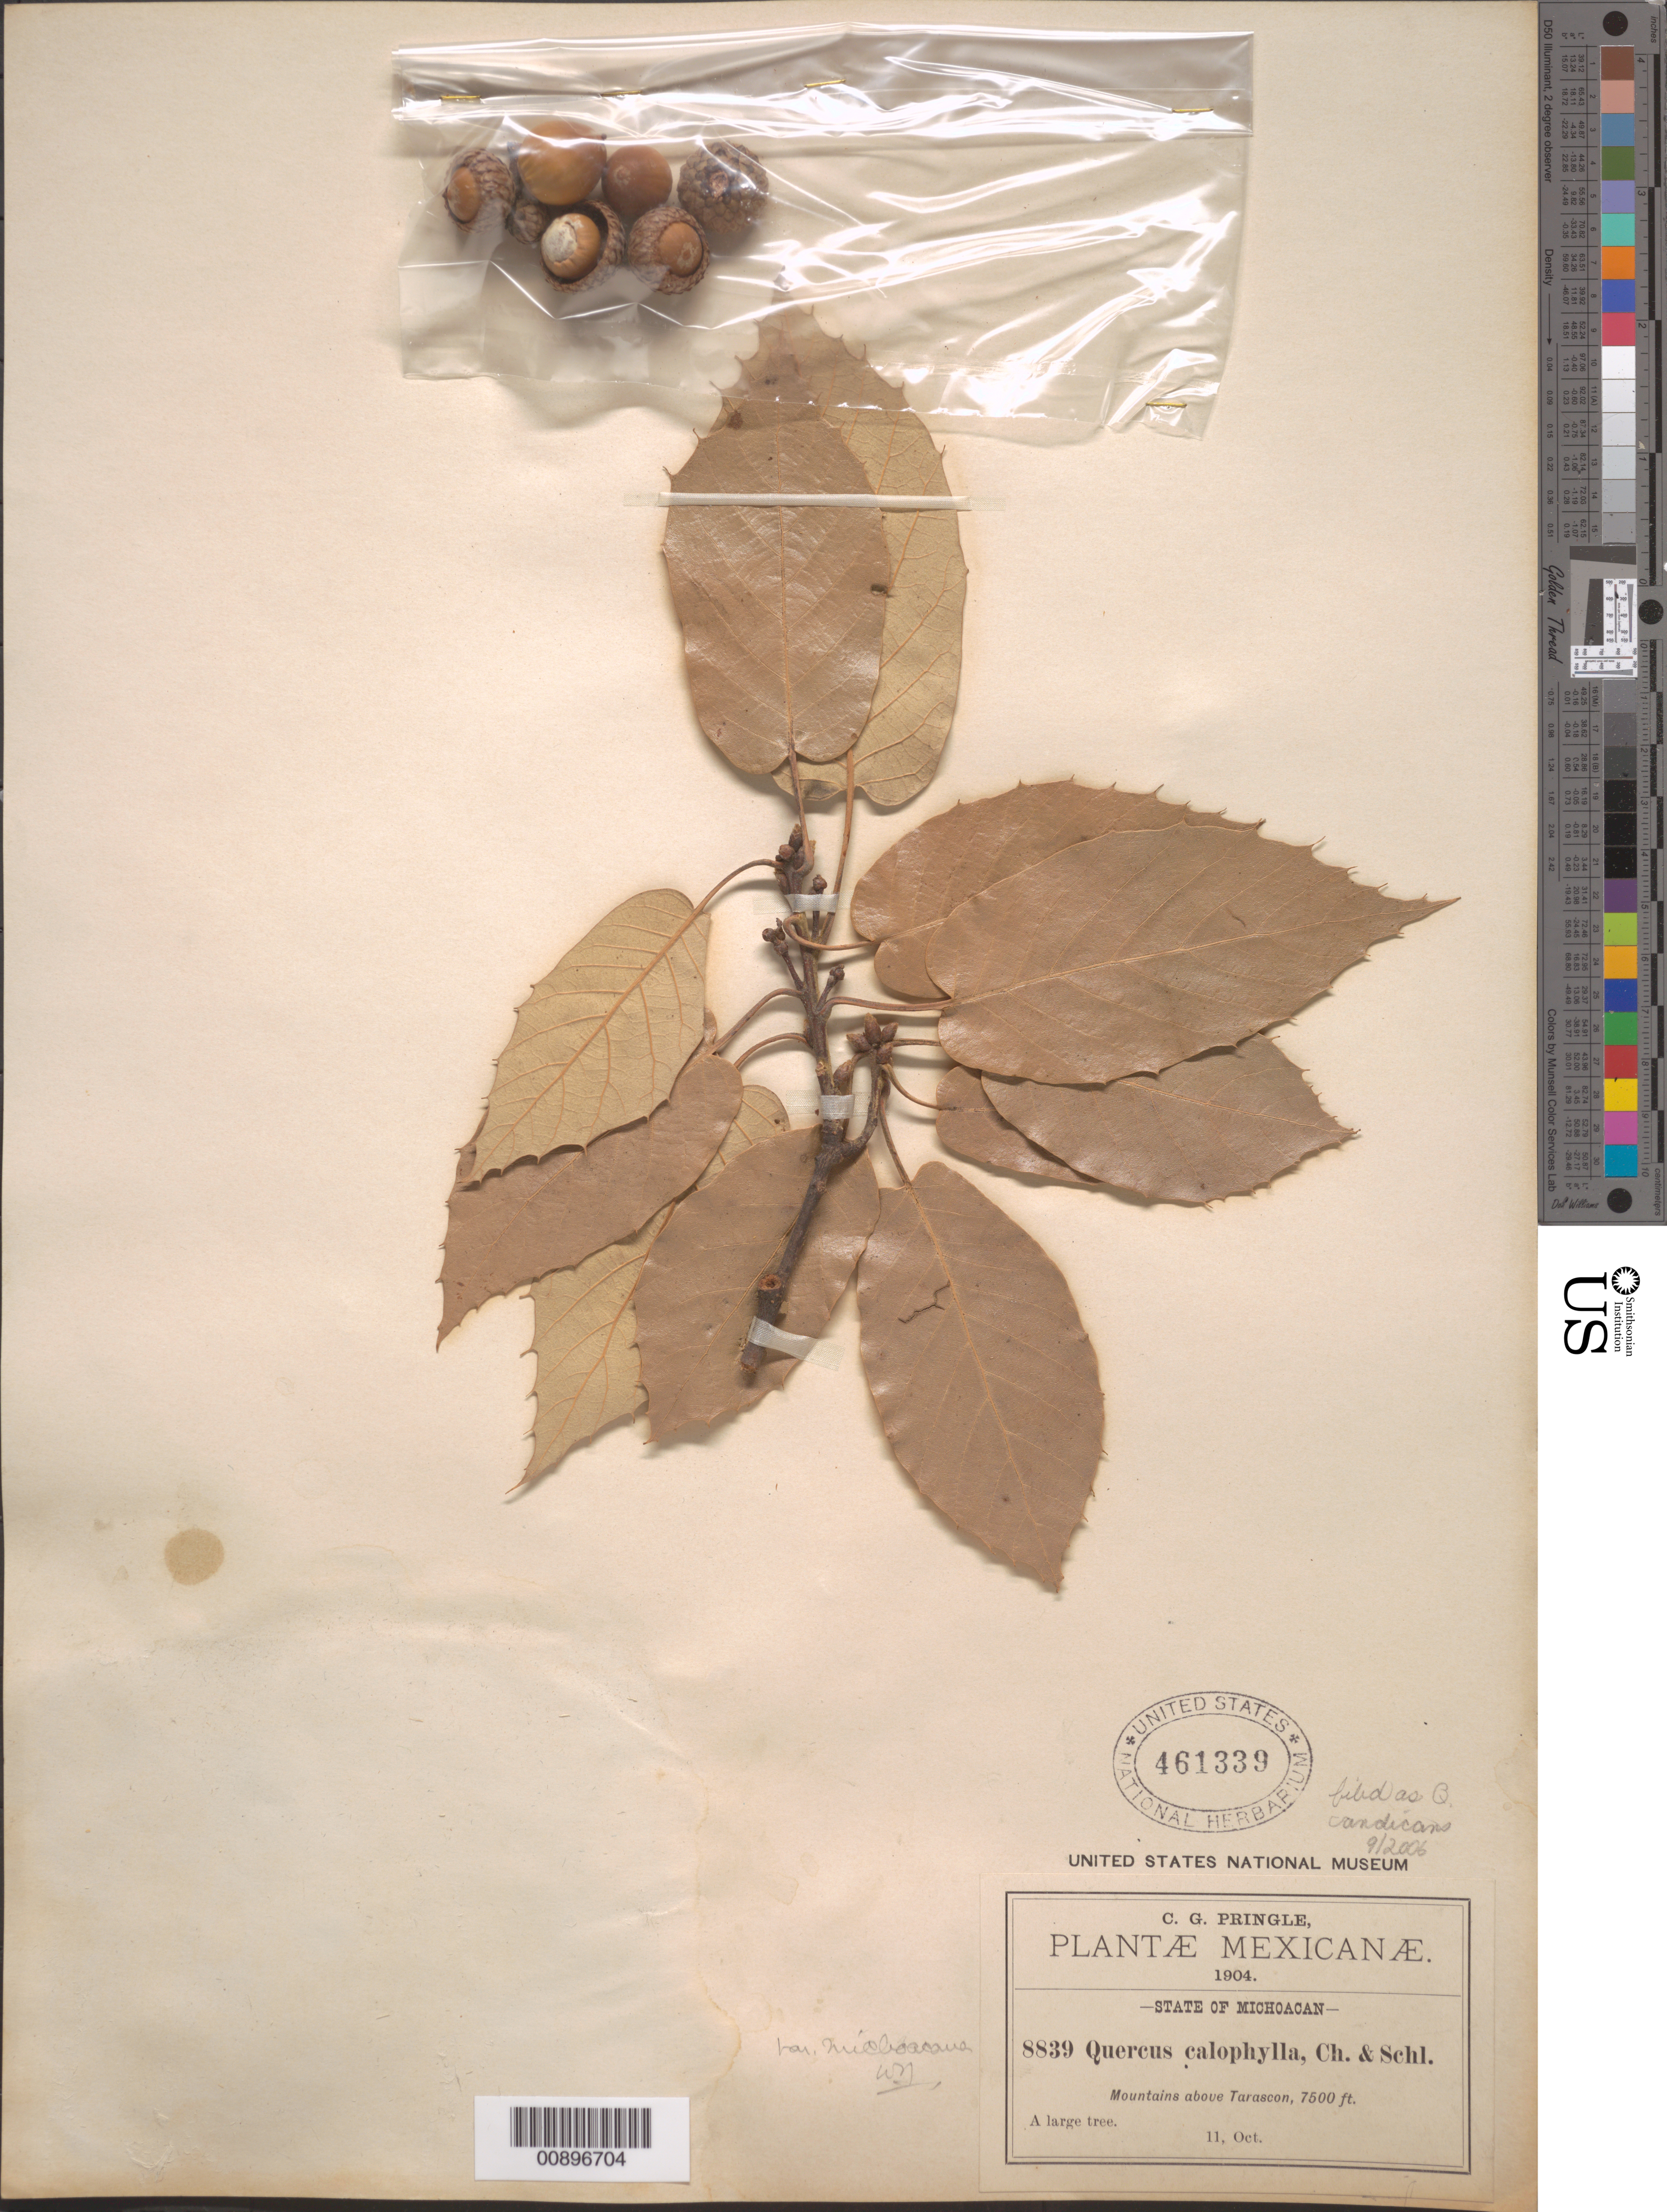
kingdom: Plantae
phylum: Tracheophyta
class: Magnoliopsida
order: Fagales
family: Fagaceae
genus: Quercus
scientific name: Quercus candicans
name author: Née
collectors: C. G. Pringle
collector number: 8839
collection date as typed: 11 Oct 1904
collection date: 1904-10-11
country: Mexico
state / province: Michoacán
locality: Mountains above Tarascon, Michoacán.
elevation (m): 2286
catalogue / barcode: US 461339